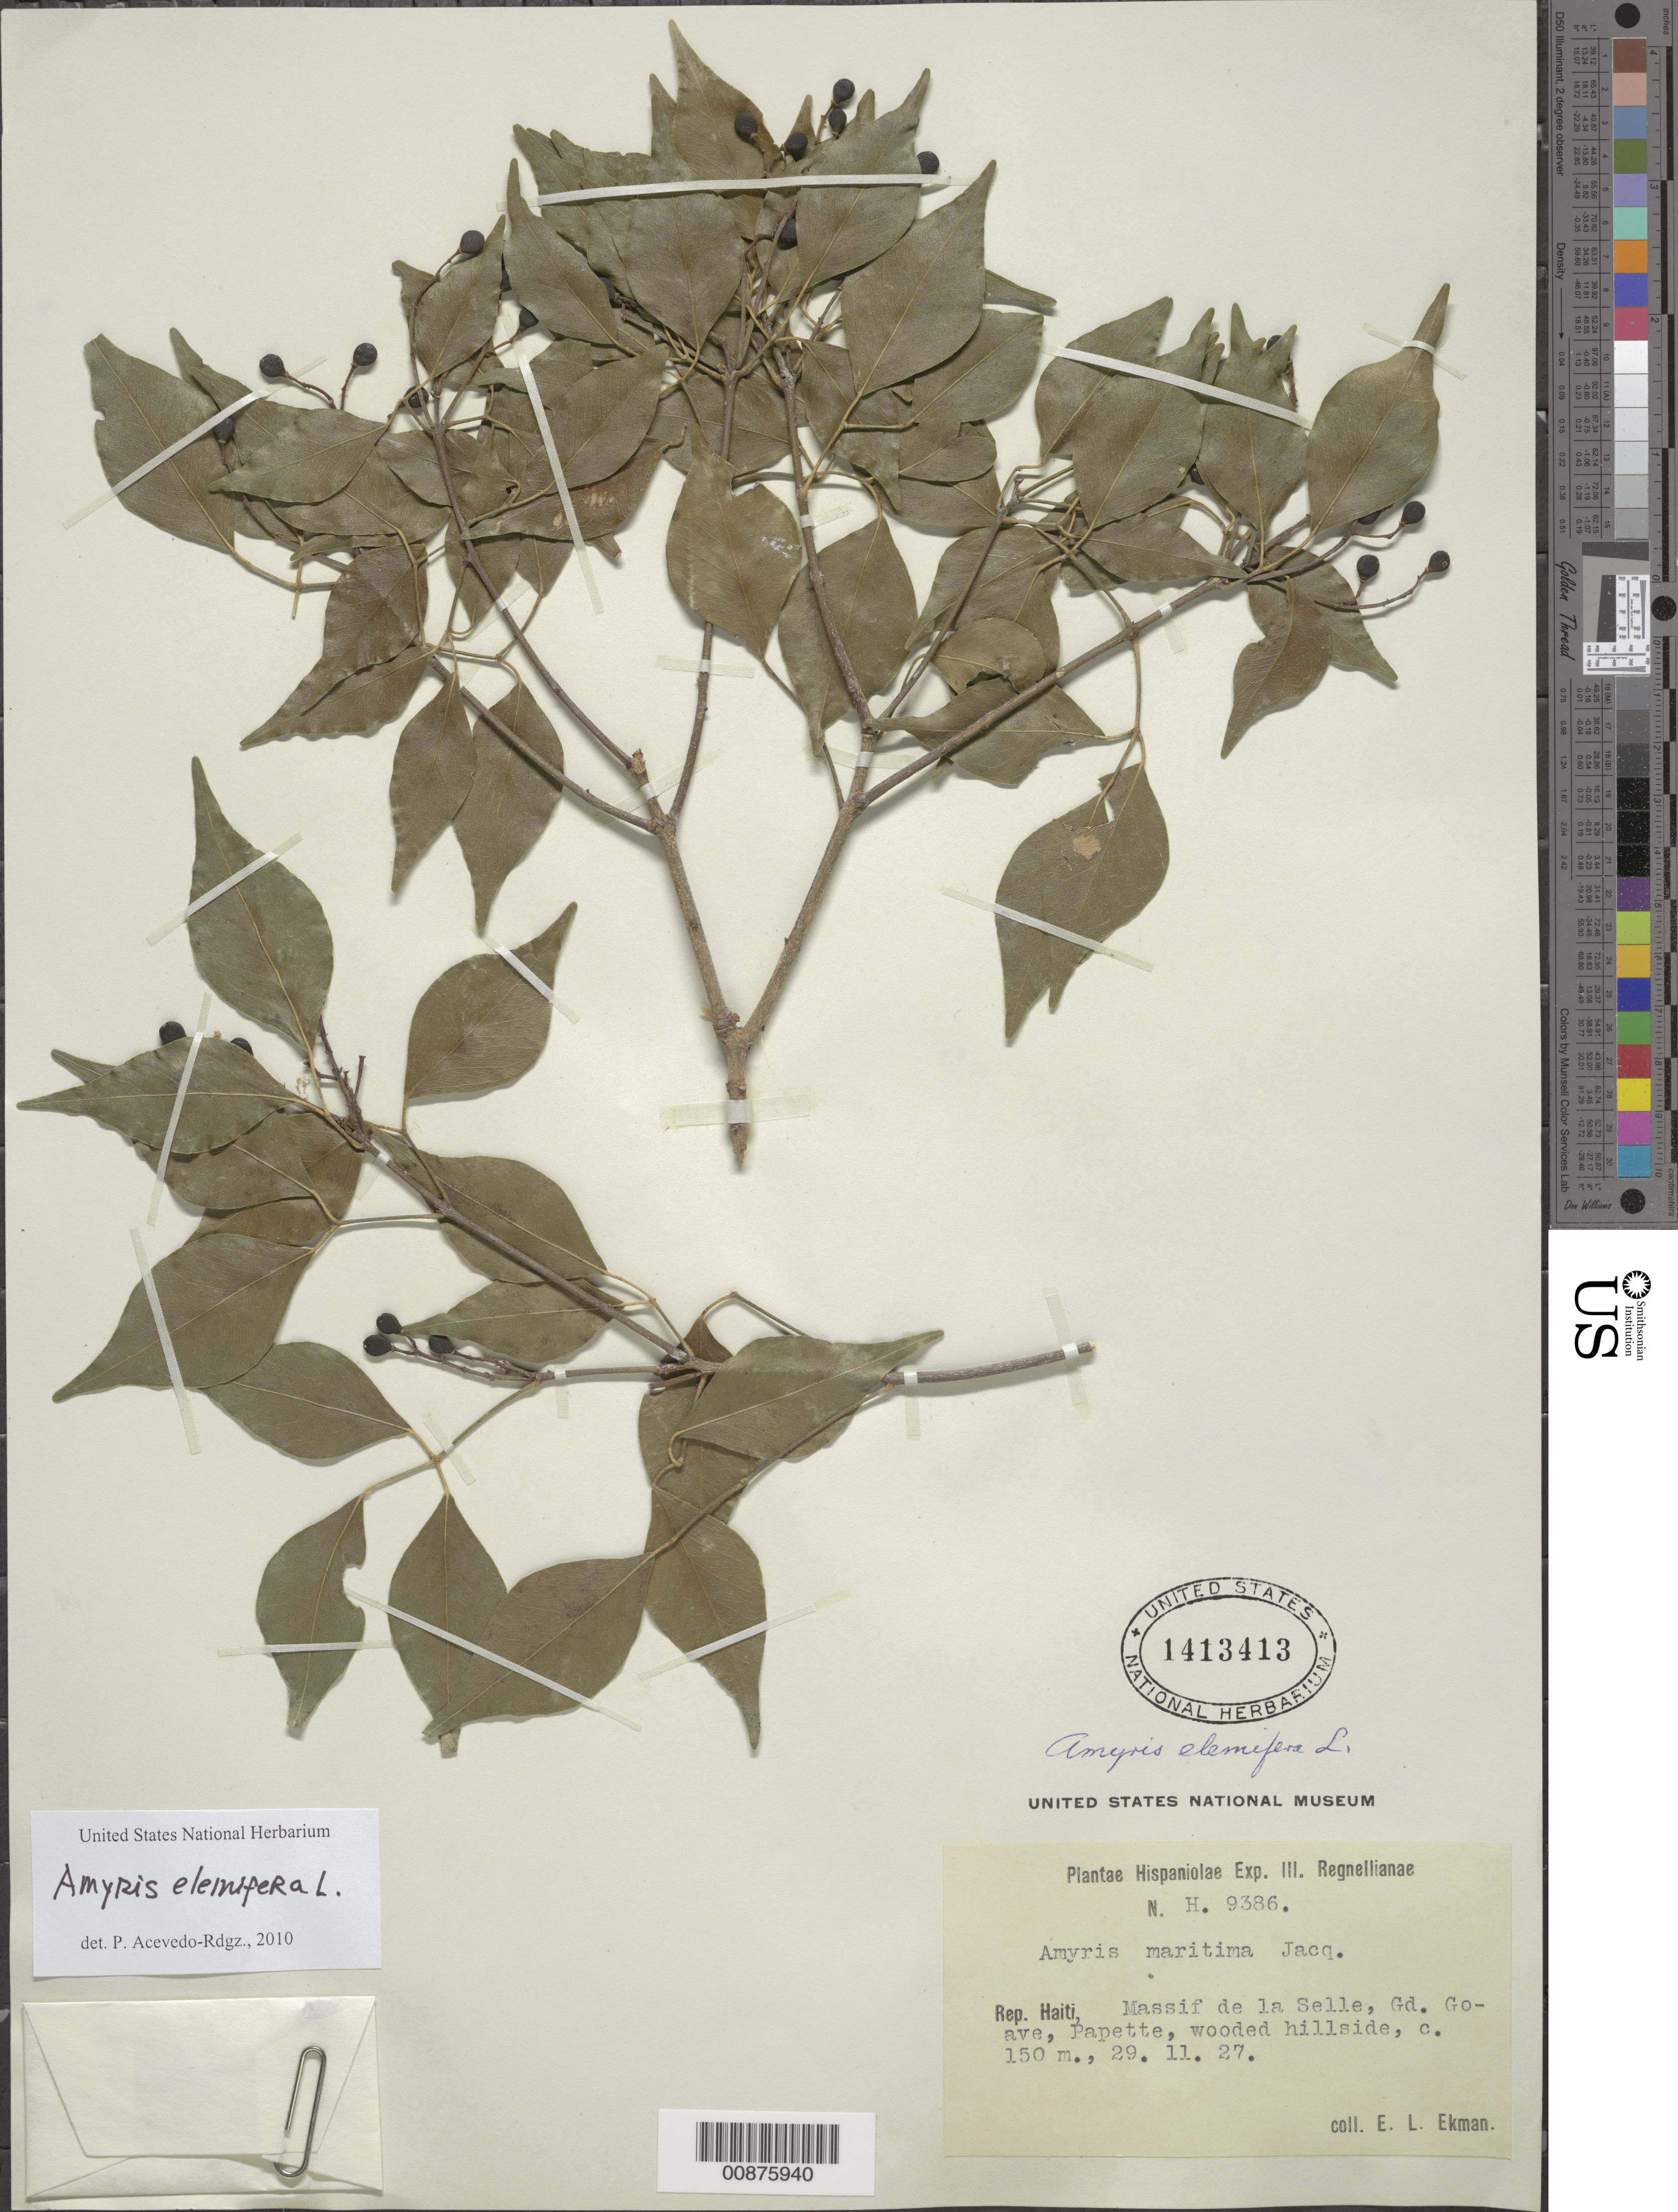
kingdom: Plantae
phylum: Tracheophyta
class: Magnoliopsida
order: Sapindales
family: Rutaceae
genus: Amyris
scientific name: Amyris elemifera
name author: L.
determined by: Acevedo-Rodríguez, P., (BOT), Smithsonian Institution - National Museum of Natural History (UNITED STATES)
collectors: E. L. Ekman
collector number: H 9386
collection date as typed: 29 Nov 1927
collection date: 1927-11-29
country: Haiti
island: Hispaniola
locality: Massif de la Selle, Gd. Goave, Papette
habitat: Wooded hillside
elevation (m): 150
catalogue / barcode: US 1413413